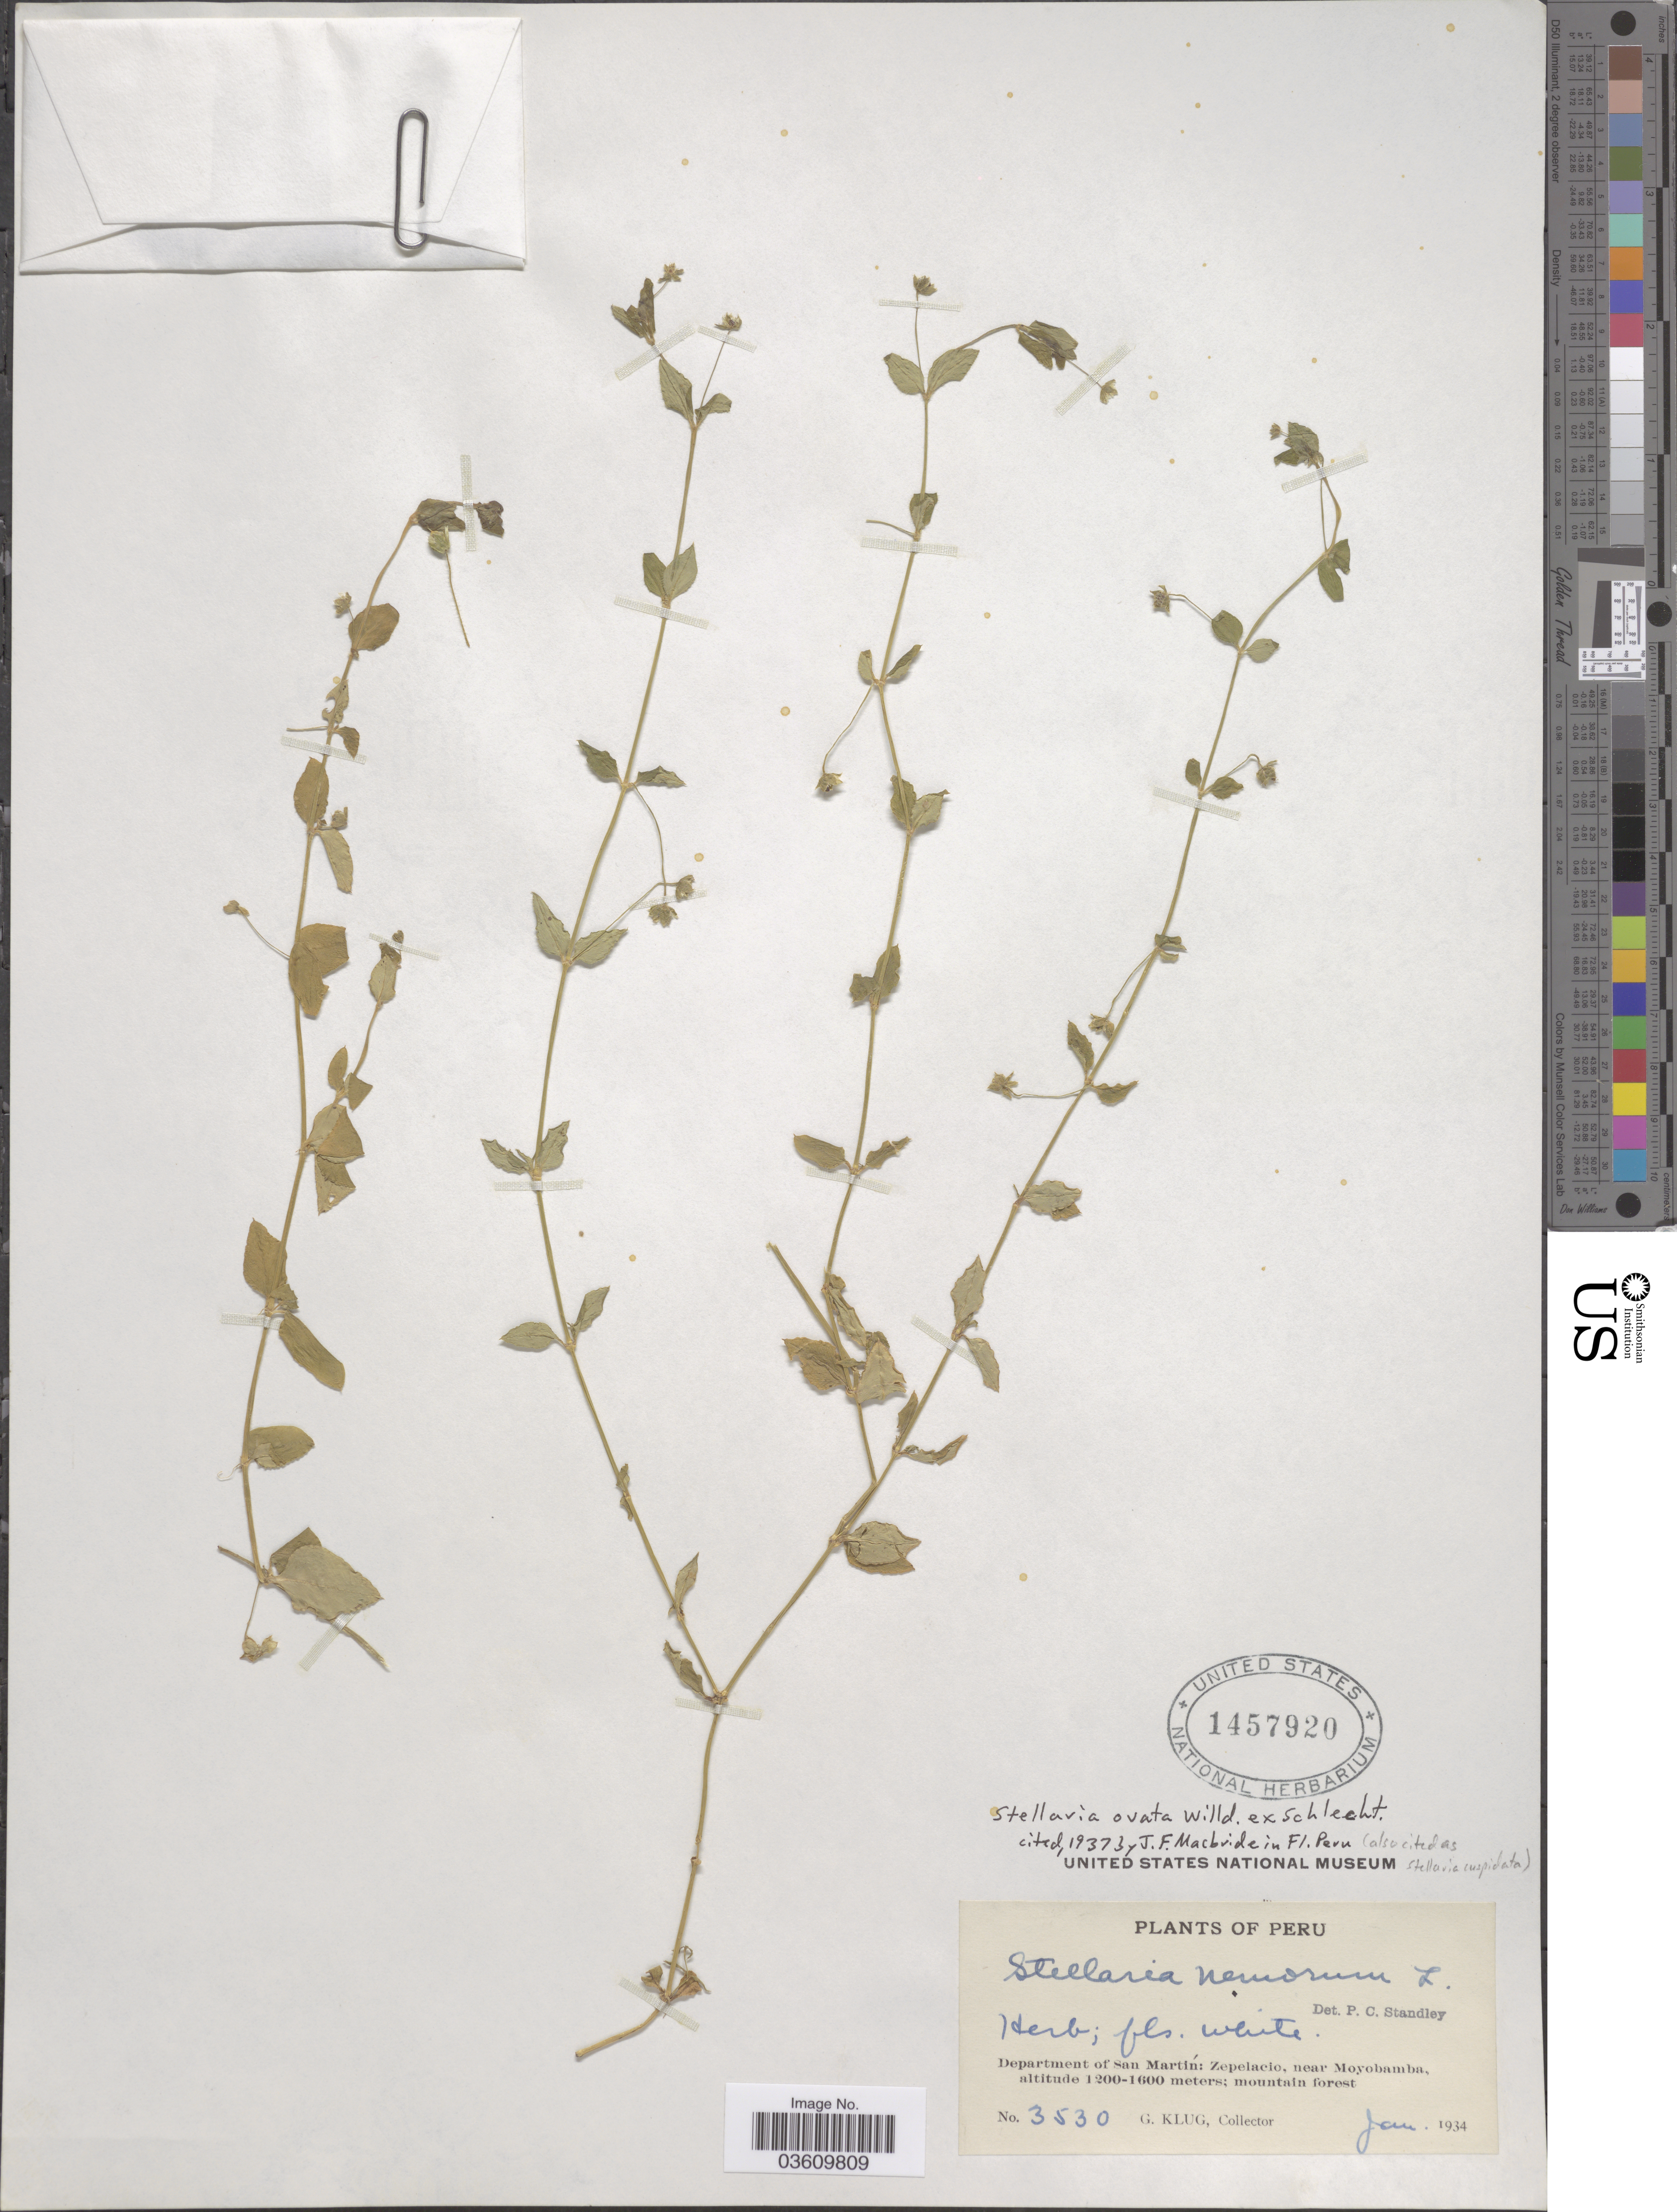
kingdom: Plantae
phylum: Tracheophyta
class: Magnoliopsida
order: Caryophyllales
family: Caryophyllaceae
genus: Stellaria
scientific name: Stellaria ovata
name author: Willd.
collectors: G. Klug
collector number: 3530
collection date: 1934-01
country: Peru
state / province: San Martín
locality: Department of San Martín: Zepelacio, near Moyobamba.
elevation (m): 1200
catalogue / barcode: US 1457920